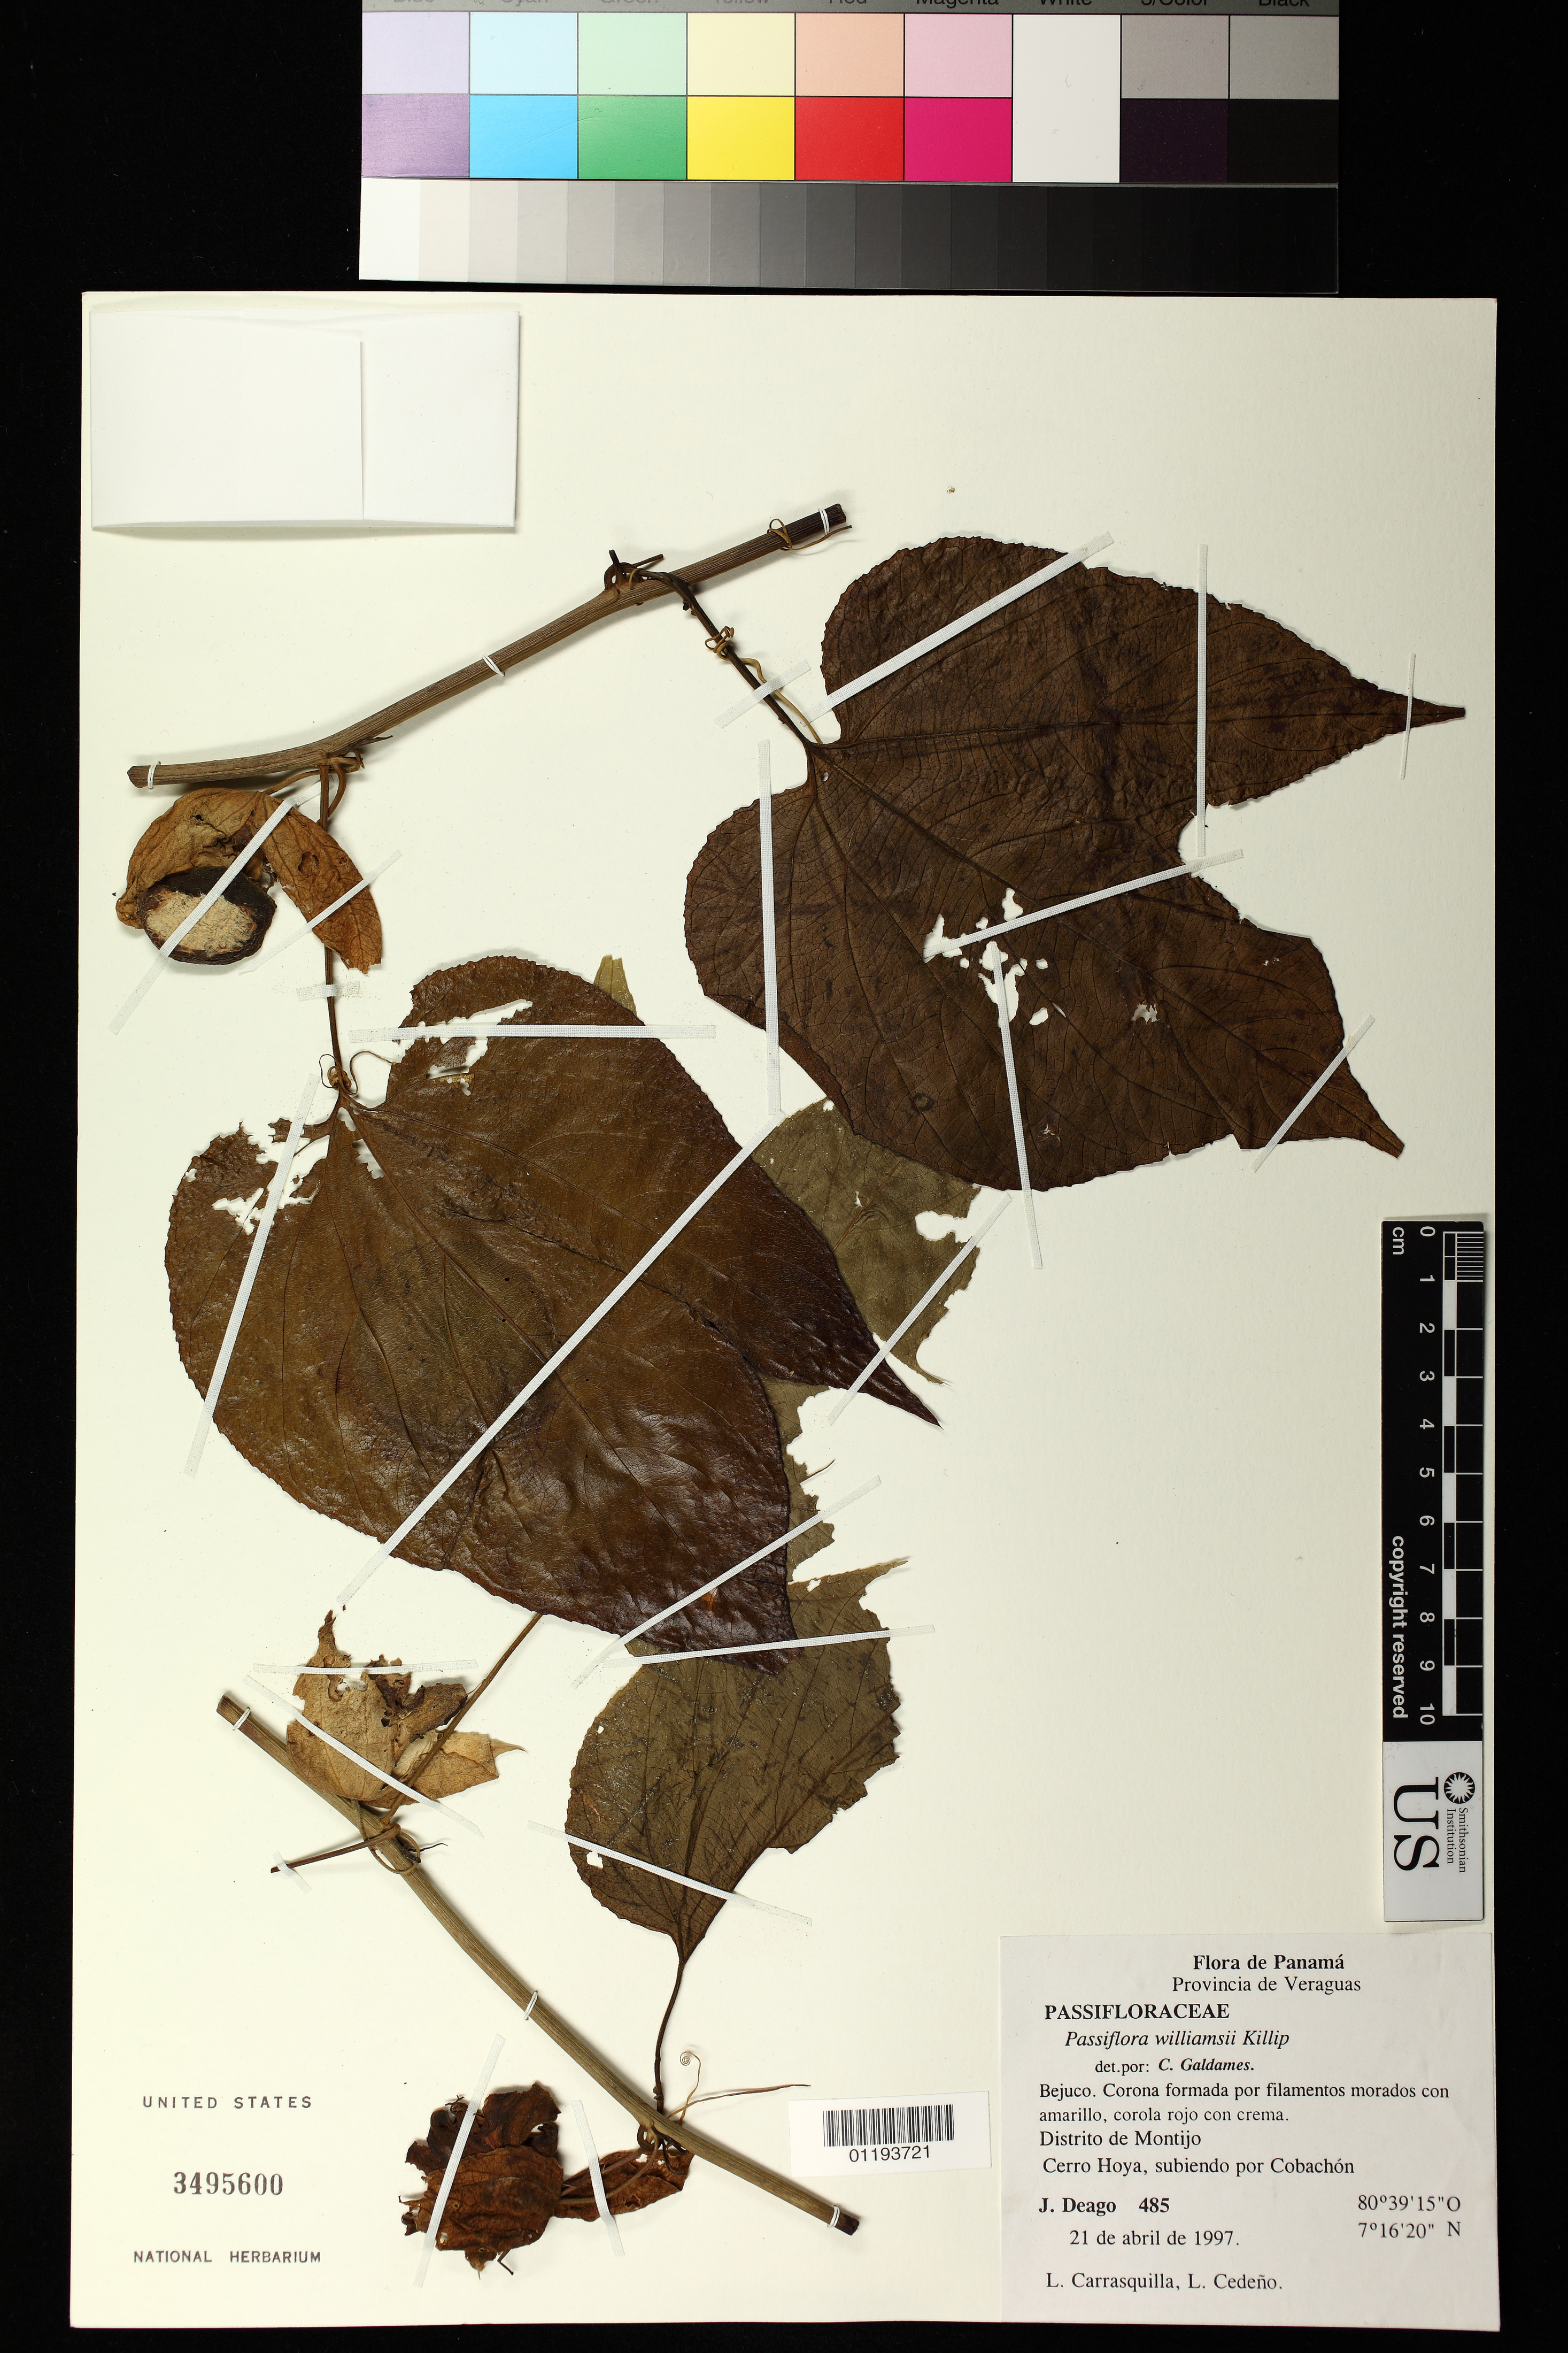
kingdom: Plantae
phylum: Tracheophyta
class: Magnoliopsida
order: Malpighiales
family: Passifloraceae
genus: Passiflora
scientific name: Passiflora williamsii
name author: Killip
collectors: J. Deago, L. Carrasquilla & L. Cedeño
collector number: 485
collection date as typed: Apr 21 1997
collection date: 1997-04-21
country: Panama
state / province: Veraguas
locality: Distrito de Montijo, Cerro Hoya, subiendo por Cobachon.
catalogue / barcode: US 3495600